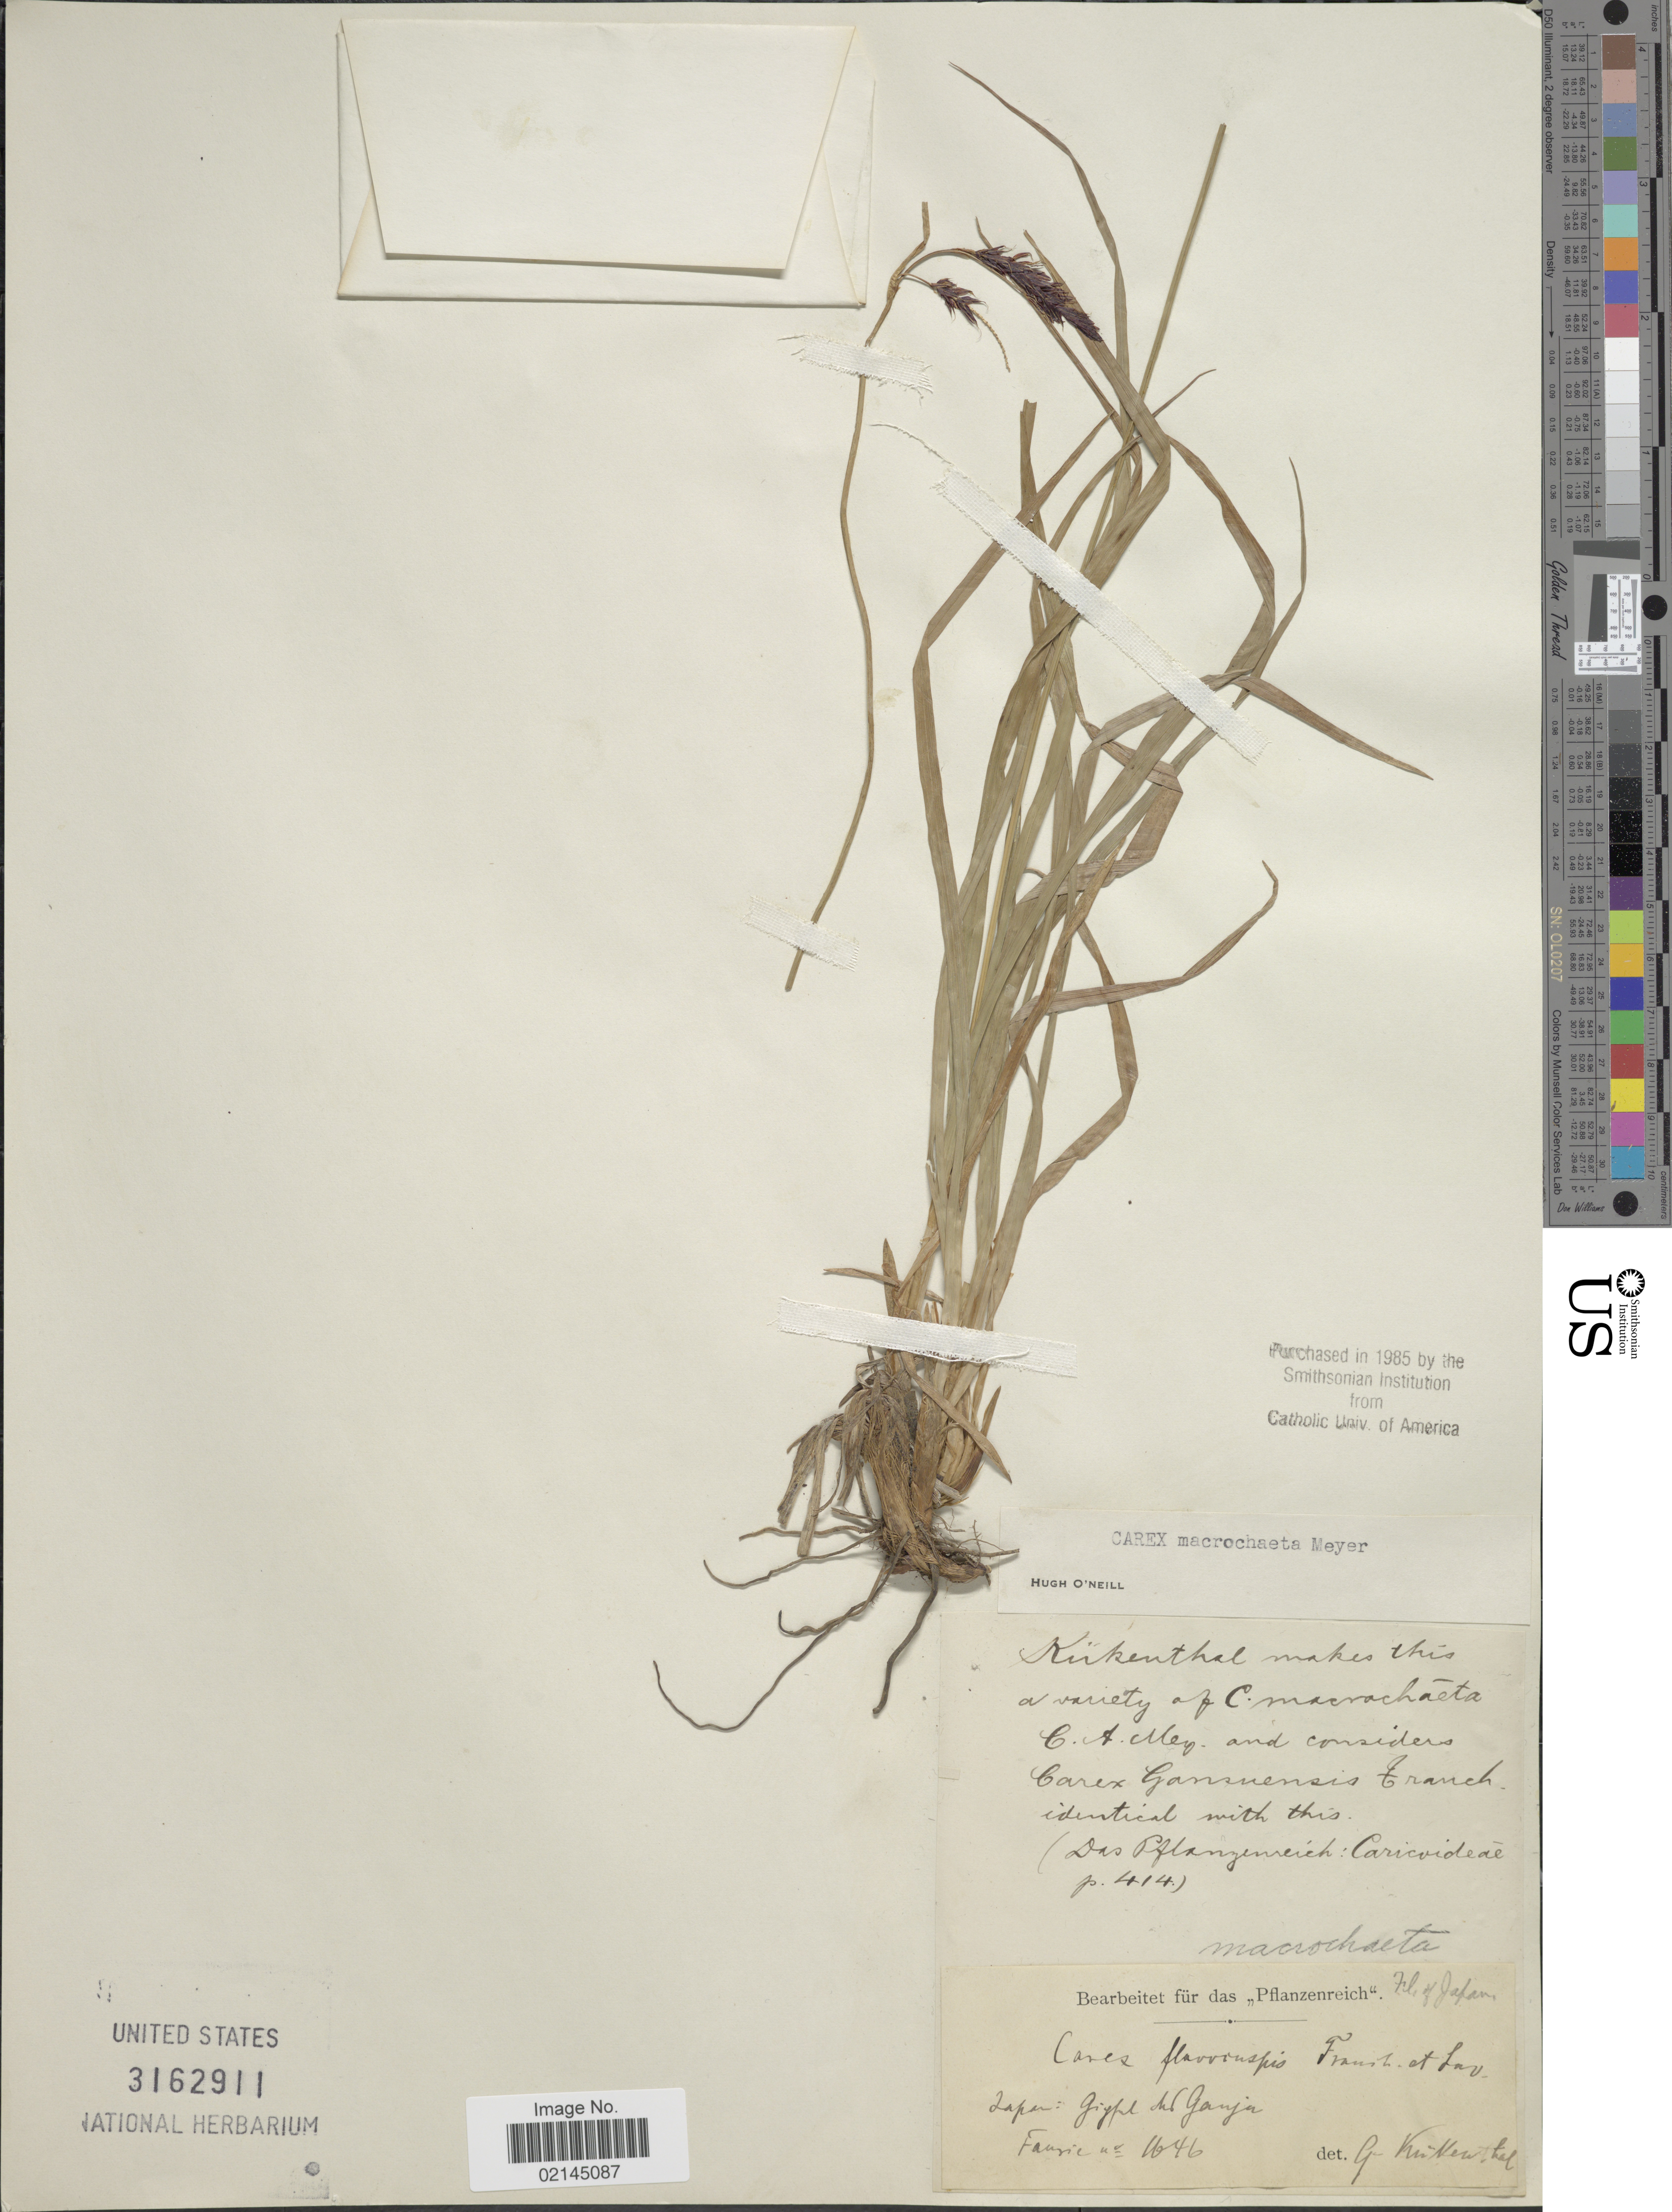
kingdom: Plantae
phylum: Tracheophyta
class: Liliopsida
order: Poales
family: Cyperaceae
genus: Carex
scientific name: Carex macrochaeta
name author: C.A. Mey.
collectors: -. Faurie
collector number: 1646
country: Japan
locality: Gigpe Mt Ganju [interpreted]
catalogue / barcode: US 3162911